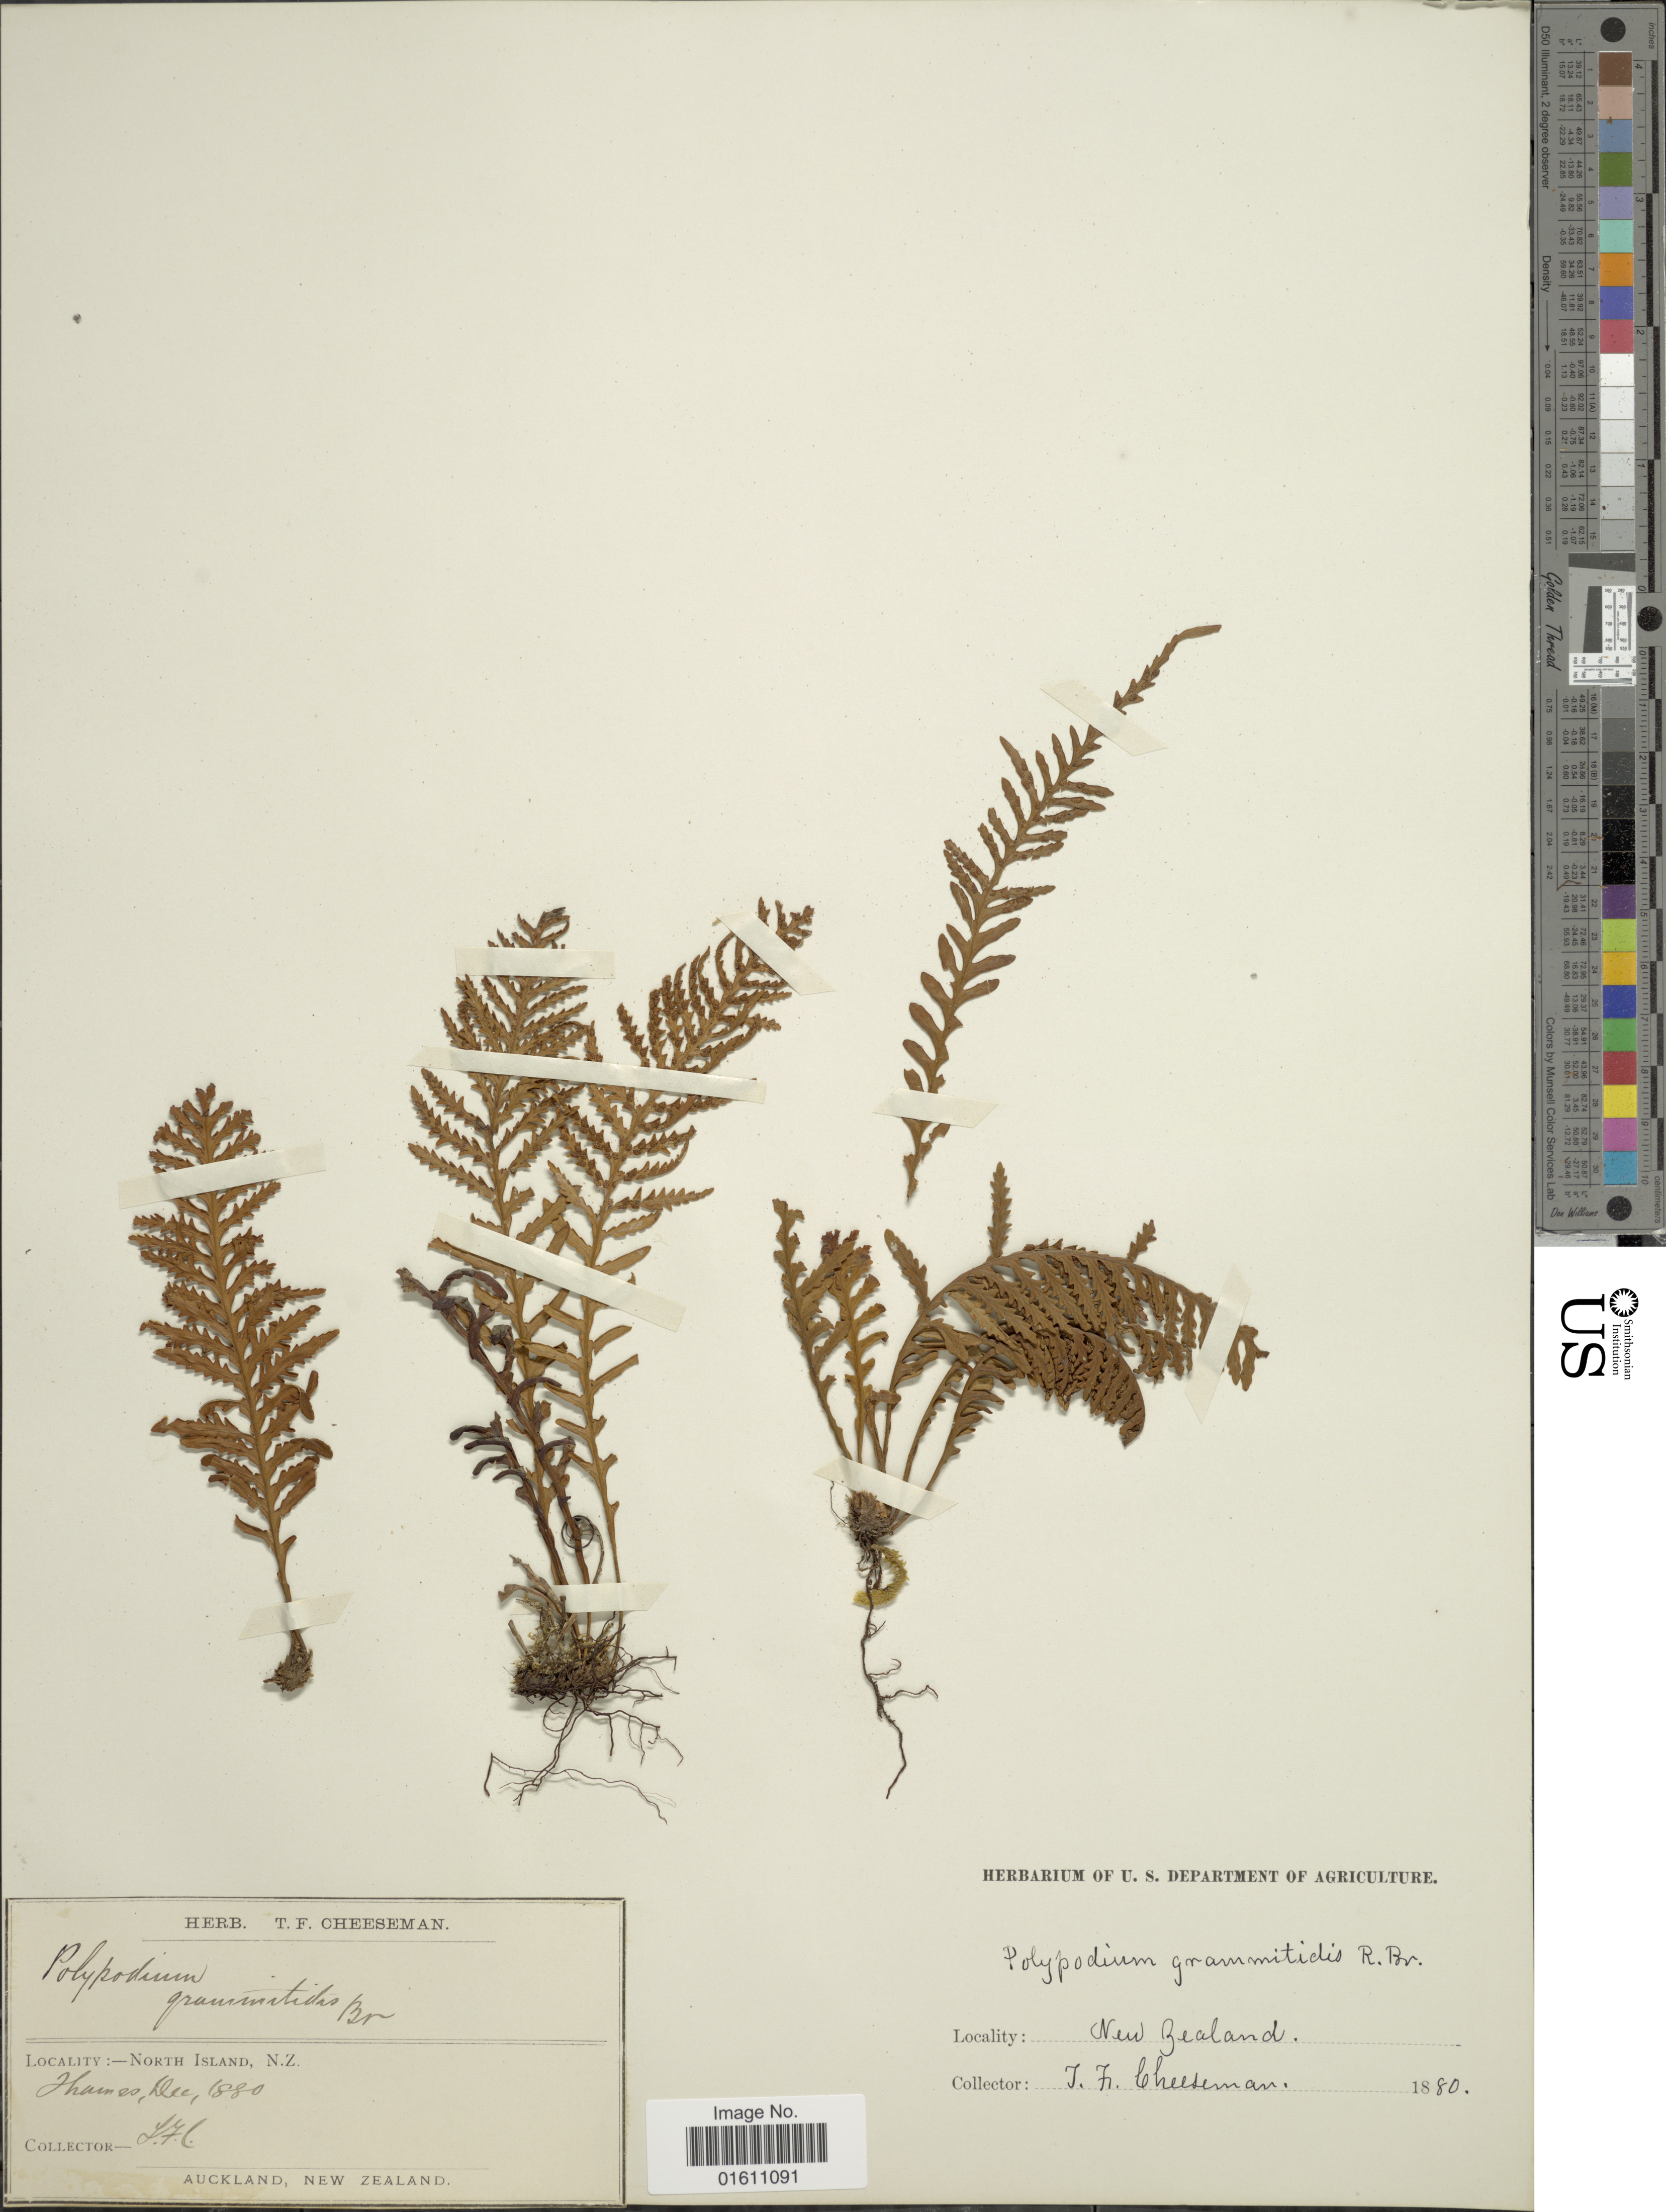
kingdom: Plantae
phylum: Tracheophyta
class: Polypodiopsida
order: Polypodiales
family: Polypodiaceae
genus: Notogrammitis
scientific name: Notogrammitis heterophylla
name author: (Labill.) Parris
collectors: T. F. Cheeseman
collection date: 1880-12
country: New Zealand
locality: Auckland., North Island, N.Z. Thames.